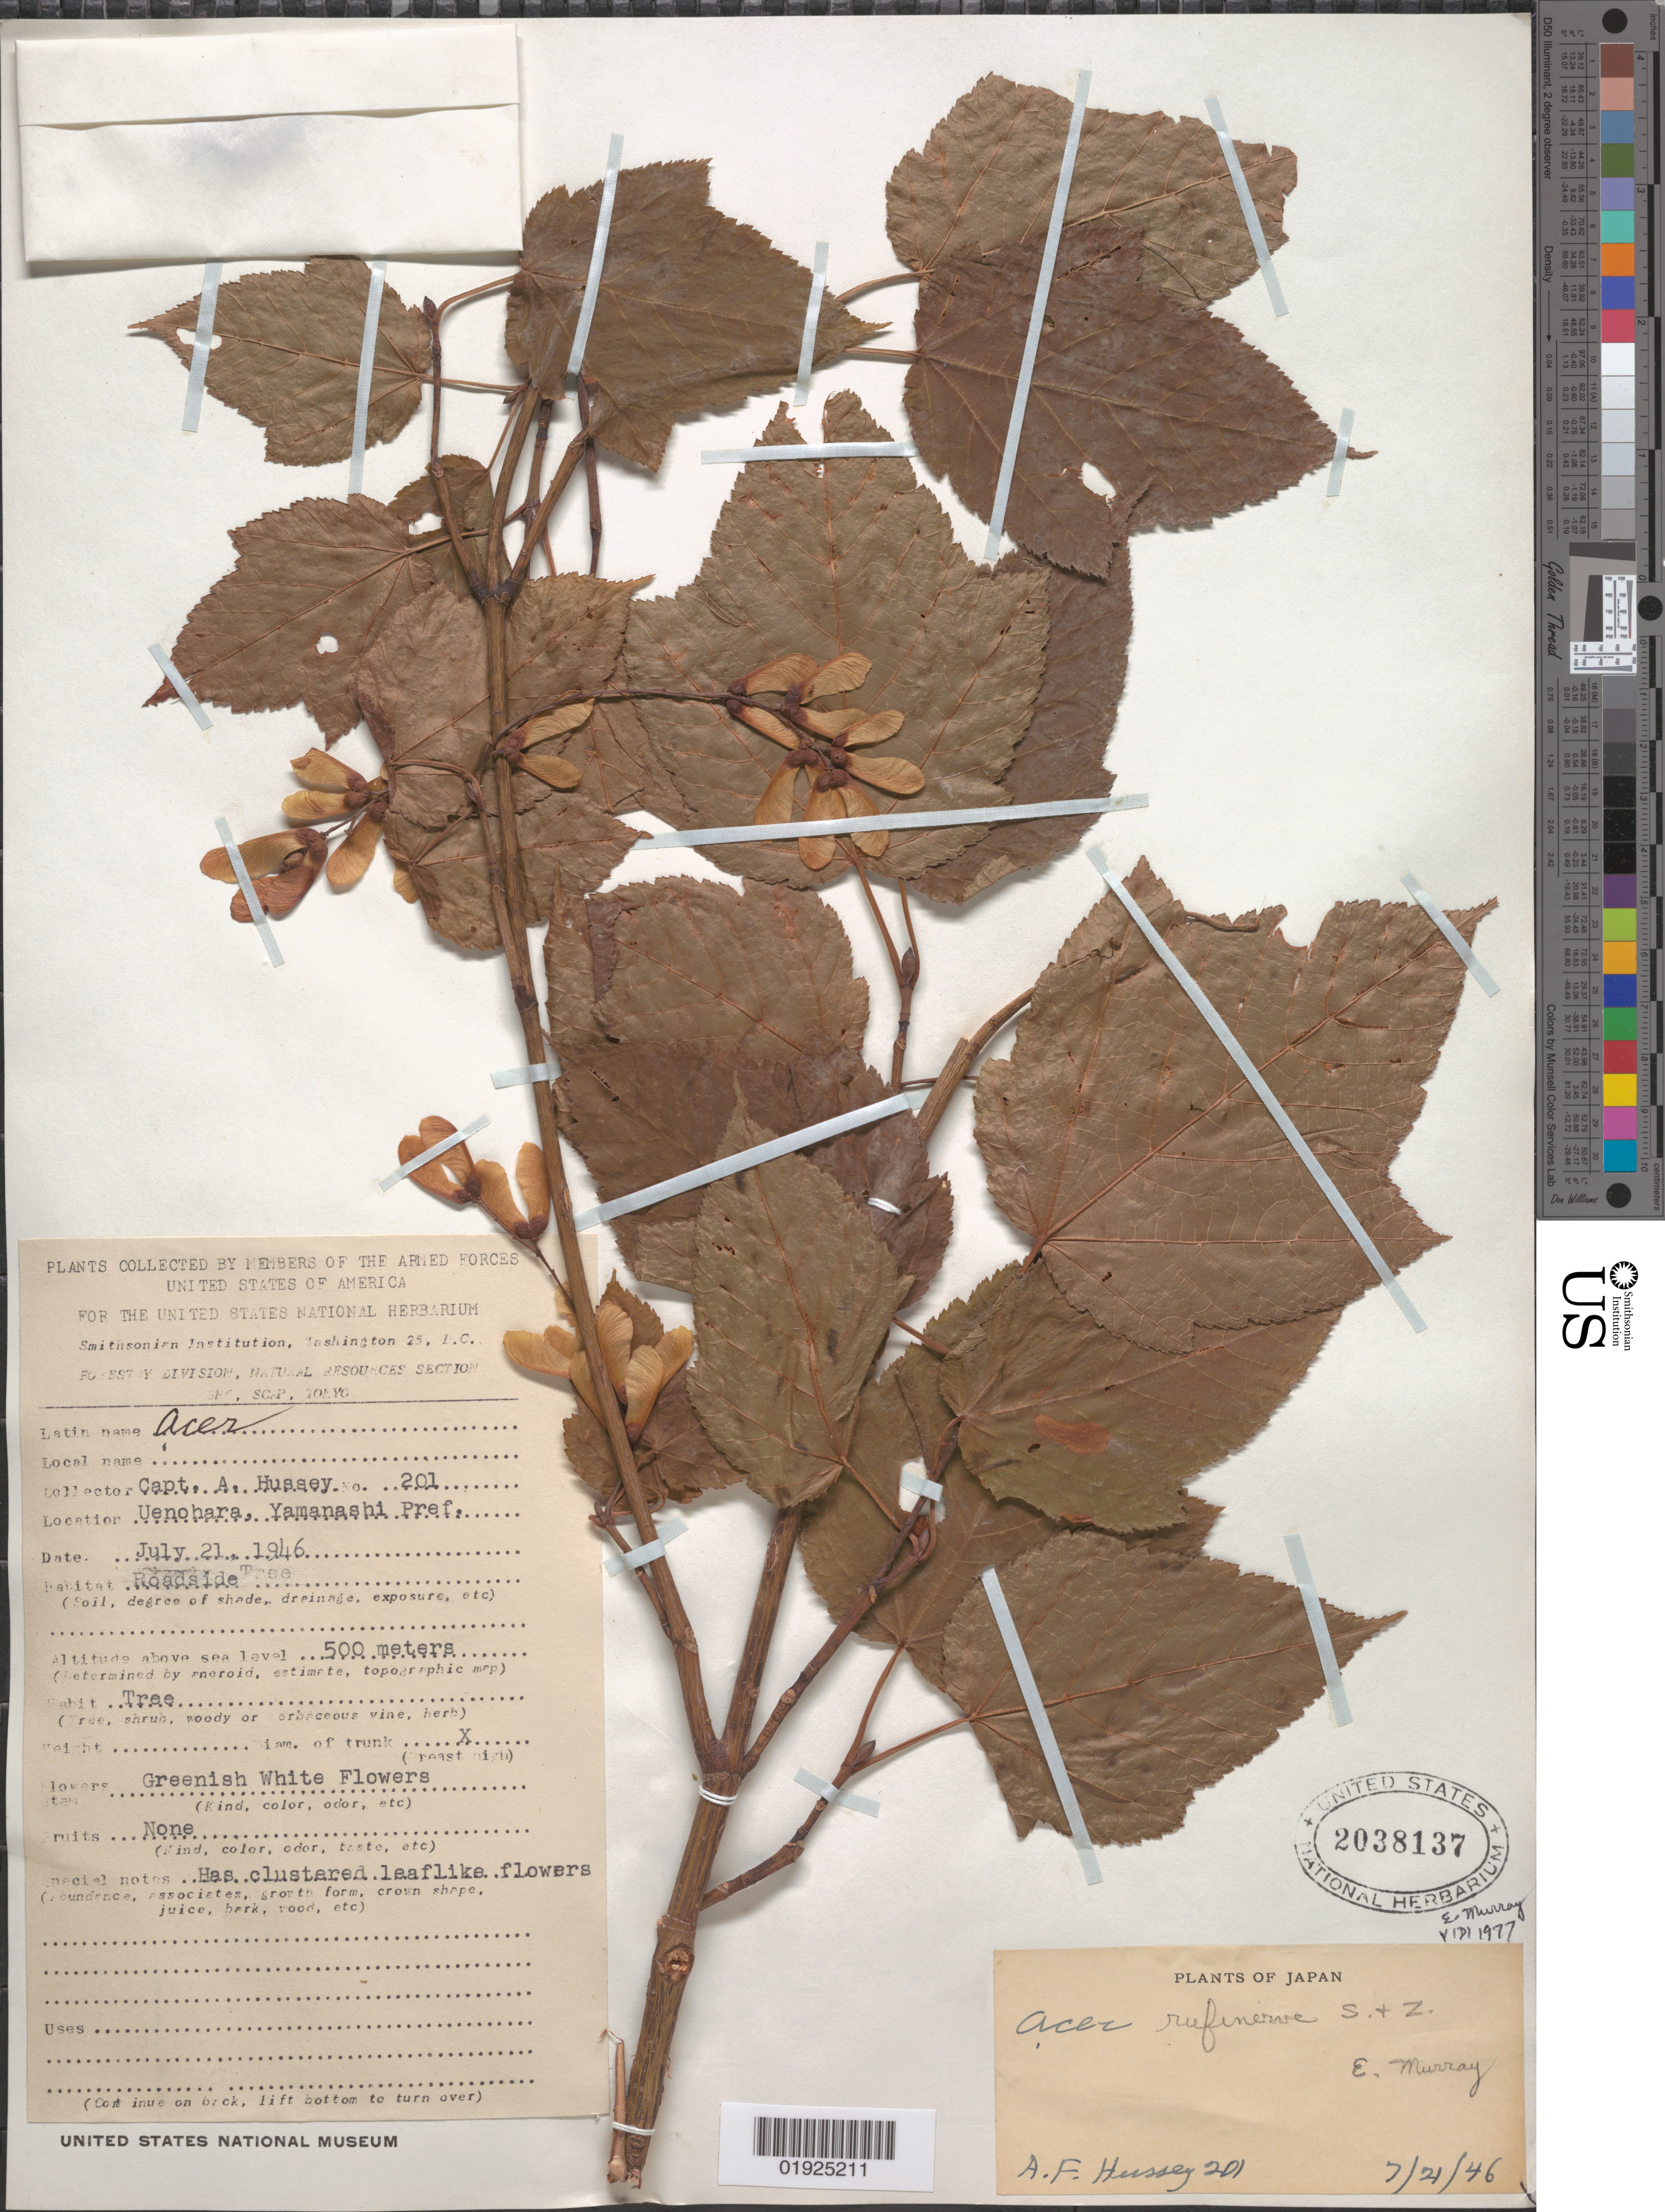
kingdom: Plantae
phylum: Tracheophyta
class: Magnoliopsida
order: Sapindales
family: Sapindaceae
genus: Acer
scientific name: Acer rufinerve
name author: Siebold & Zucc.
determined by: Murray, Edward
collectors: A. Hussey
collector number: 201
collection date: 1946-07-21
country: Japan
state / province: Yamanasi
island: Honshu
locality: Uenohara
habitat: Roadside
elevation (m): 500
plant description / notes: Label says "Fruits none" but the specimen is fruiting.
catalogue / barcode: US 2038137